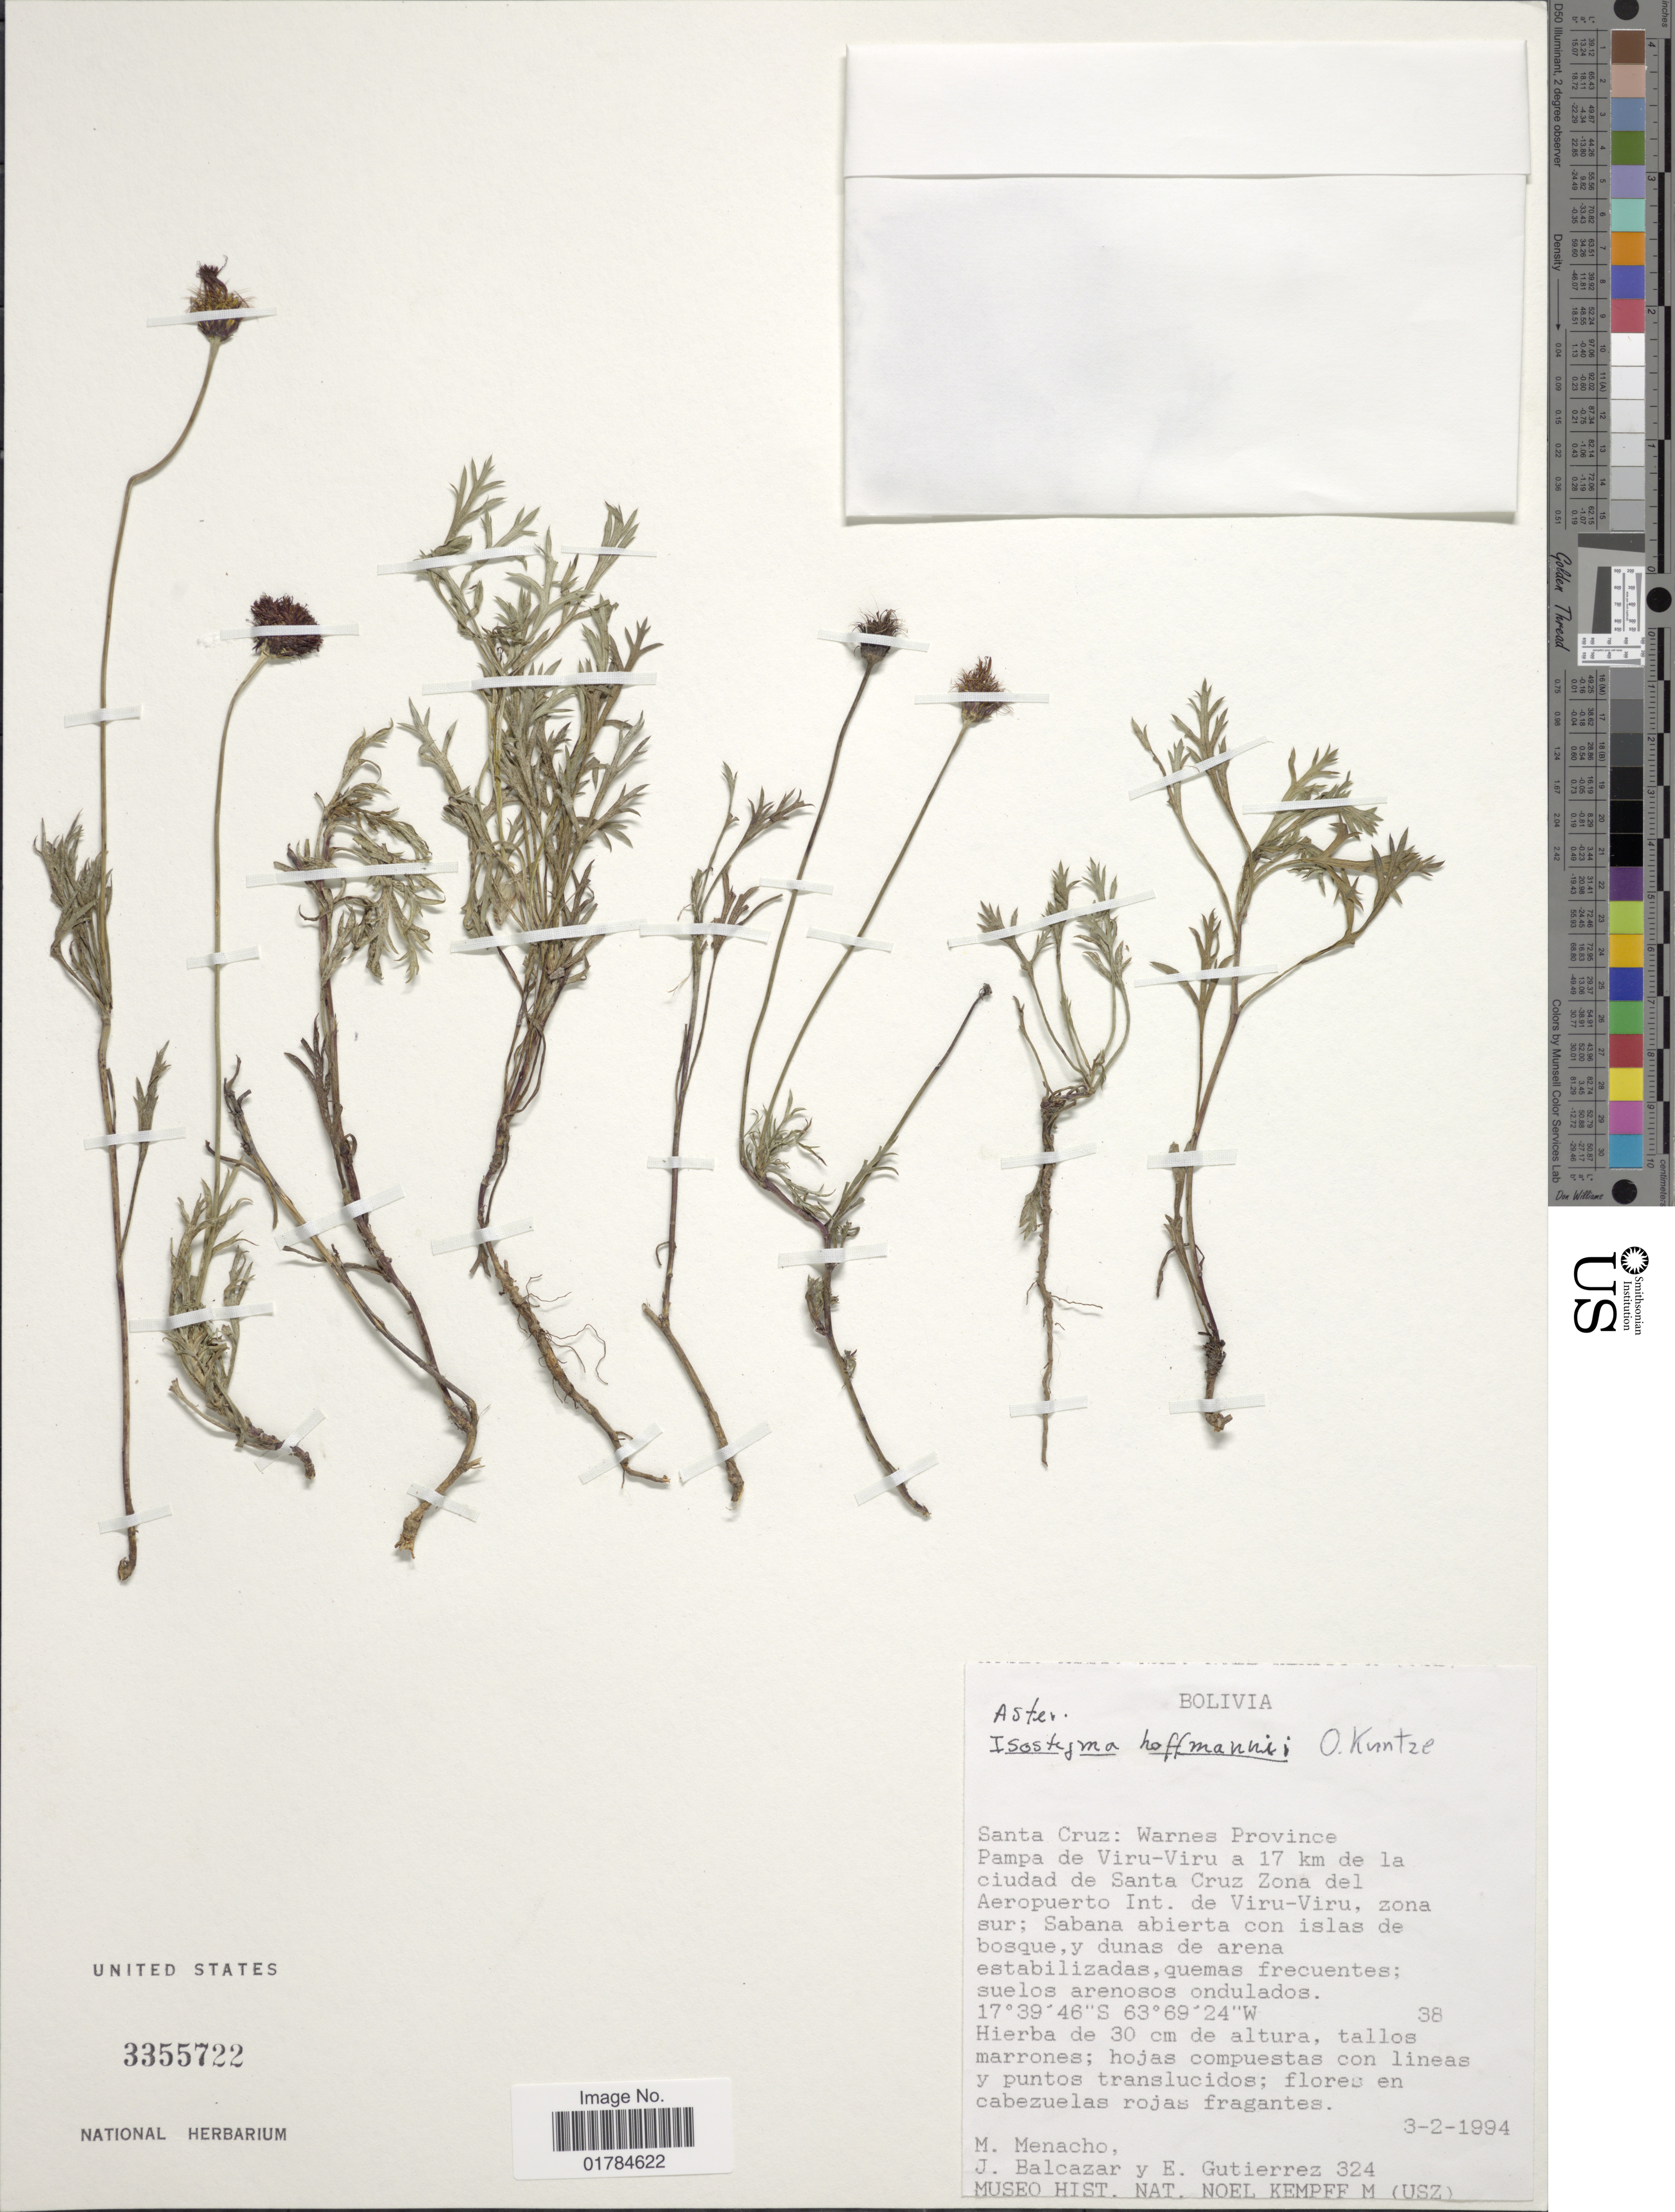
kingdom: Plantae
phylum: Tracheophyta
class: Magnoliopsida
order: Asterales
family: Asteraceae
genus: Isostigma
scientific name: Isostigma hoffmannii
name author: Kuntze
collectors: M. Menacho, J. Balcazar & E. Gutiérrez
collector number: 324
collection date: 1994-02-03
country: Bolivia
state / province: Santa Cruz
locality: Warnes Province Pampa de Viru-Viru a 17 km de la ciudad de Santa Cruz Zona del Aeropuerto Int. de Viru-Viru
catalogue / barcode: US 3355722